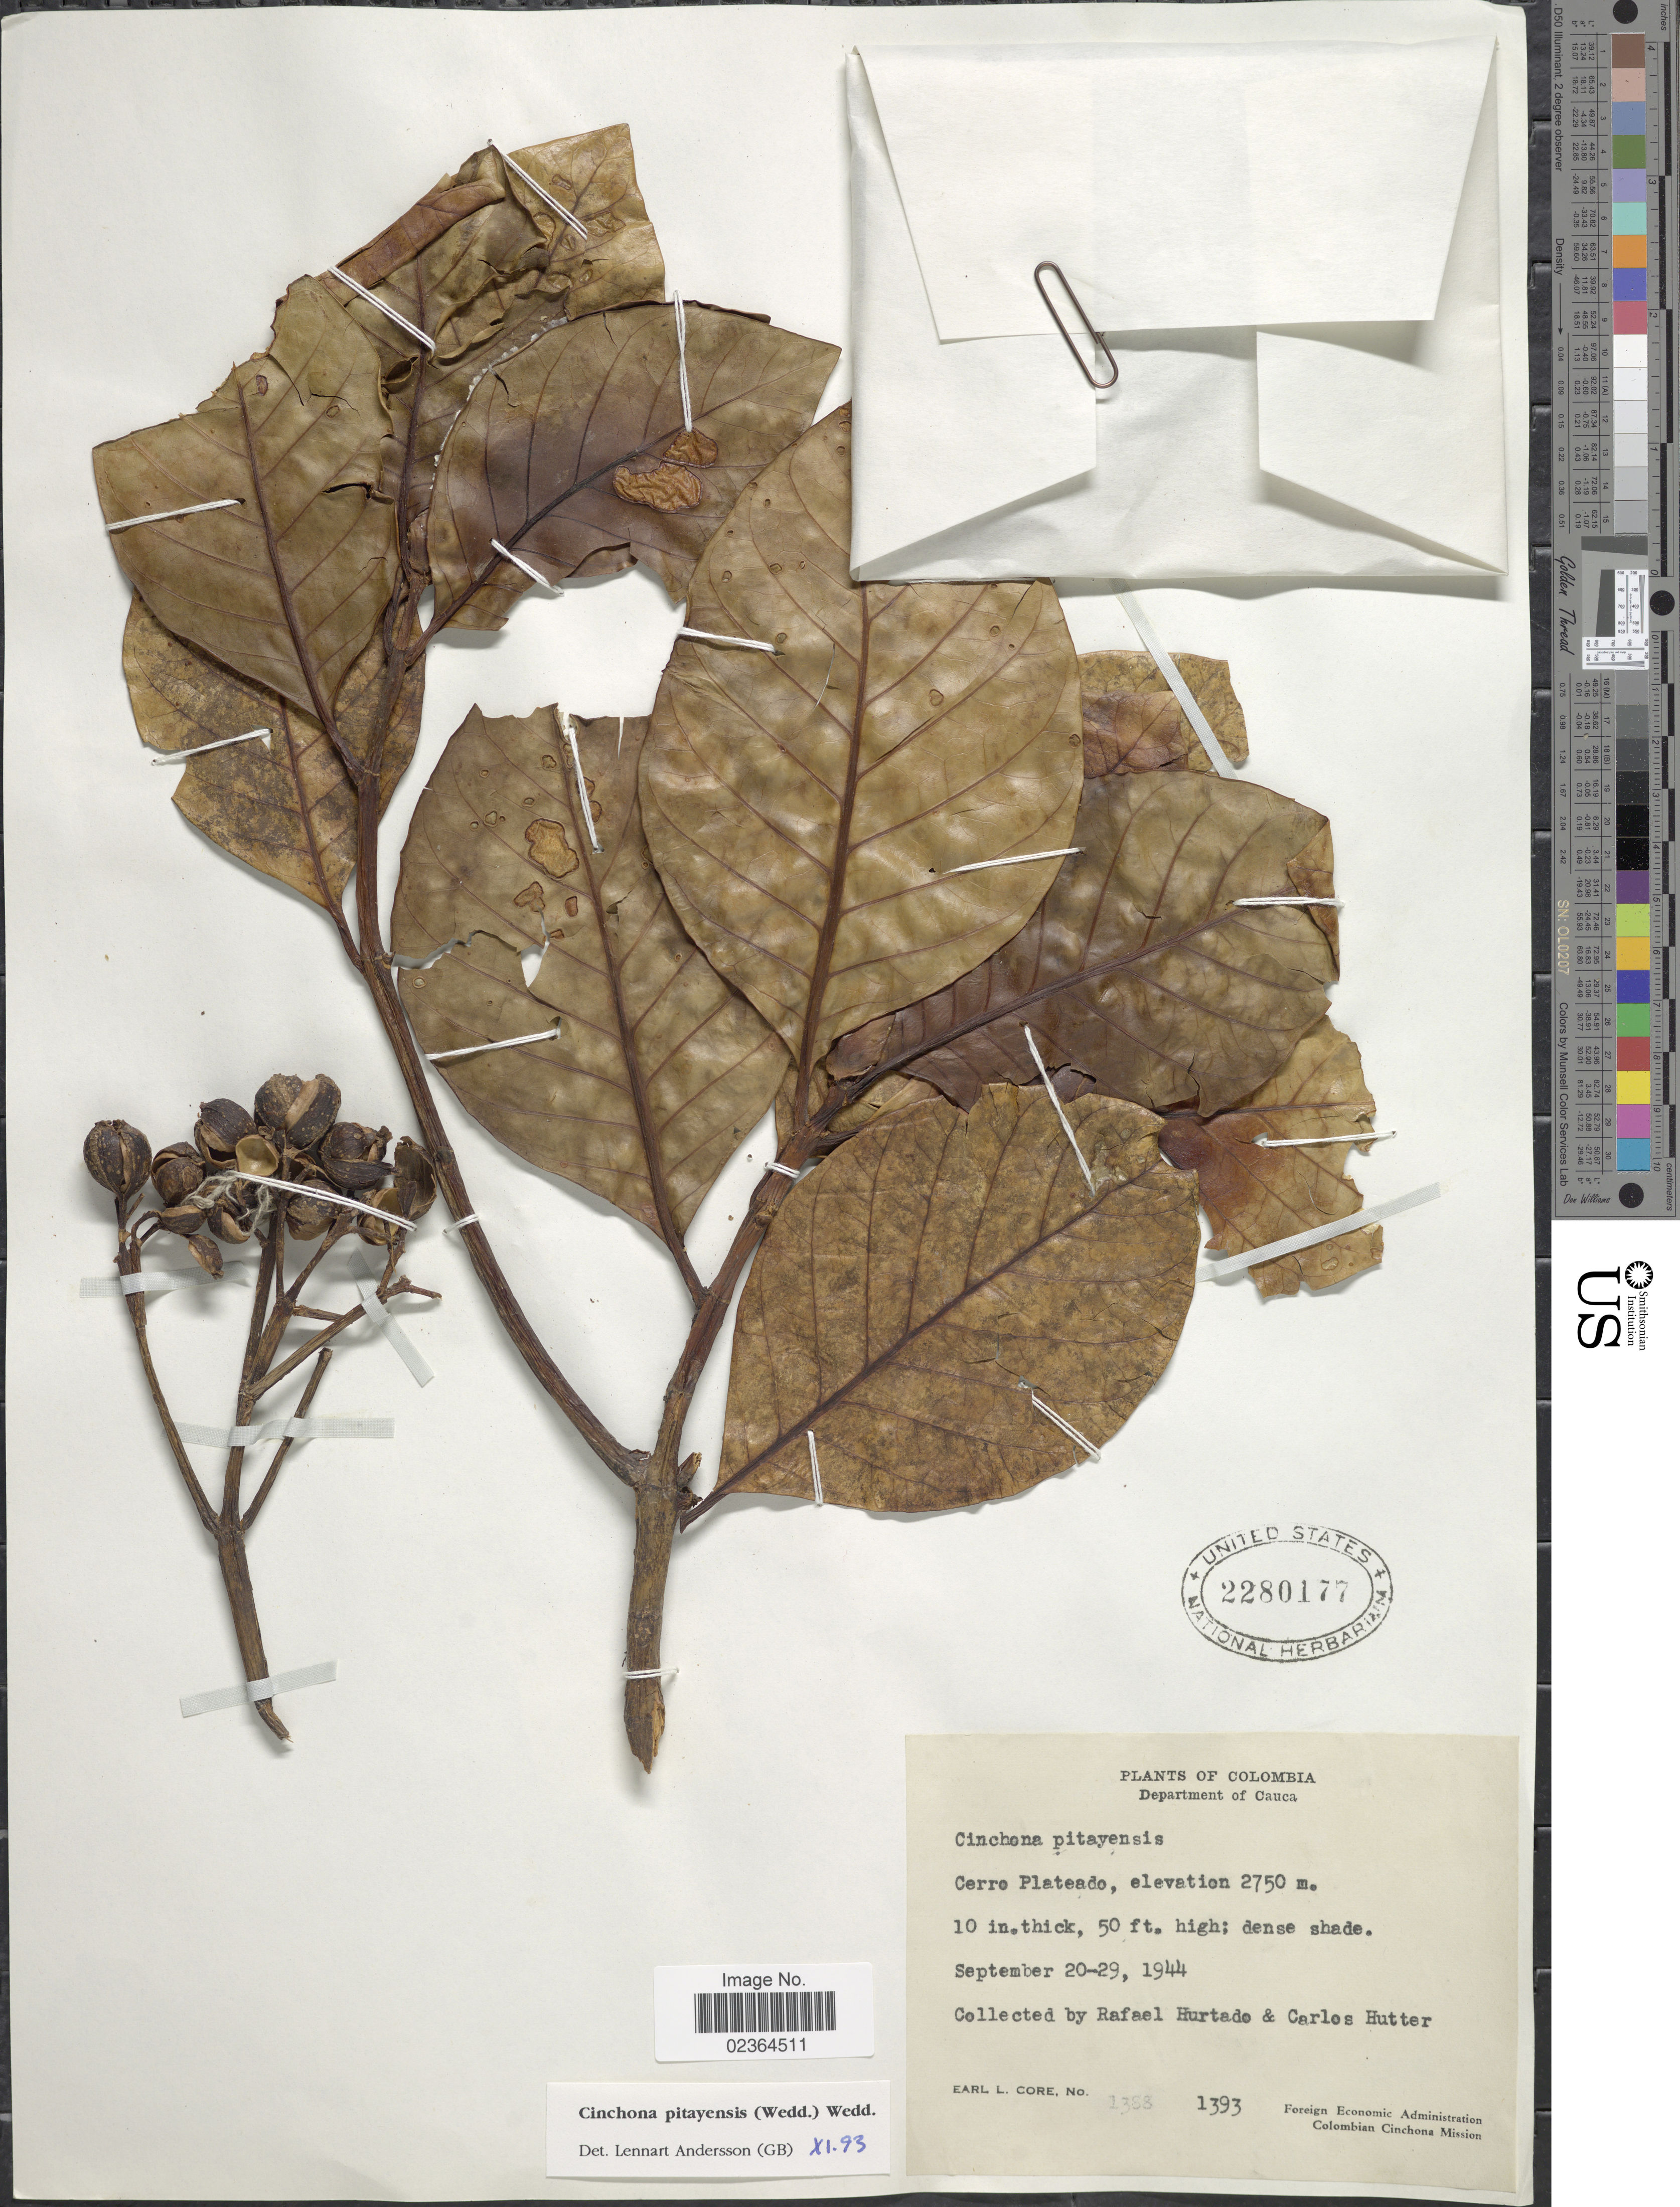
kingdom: Plantae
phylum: Tracheophyta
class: Magnoliopsida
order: Gentianales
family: Rubiaceae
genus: Cinchona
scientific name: Cinchona pitayensis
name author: Wedd.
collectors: R. Hurtado, C. Hutter & E. L. Core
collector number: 1393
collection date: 1944-09-20/1944-09-29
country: Colombia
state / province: Cauca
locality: Department of Cauca, Cerro Plateado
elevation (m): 2750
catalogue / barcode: US 2280177